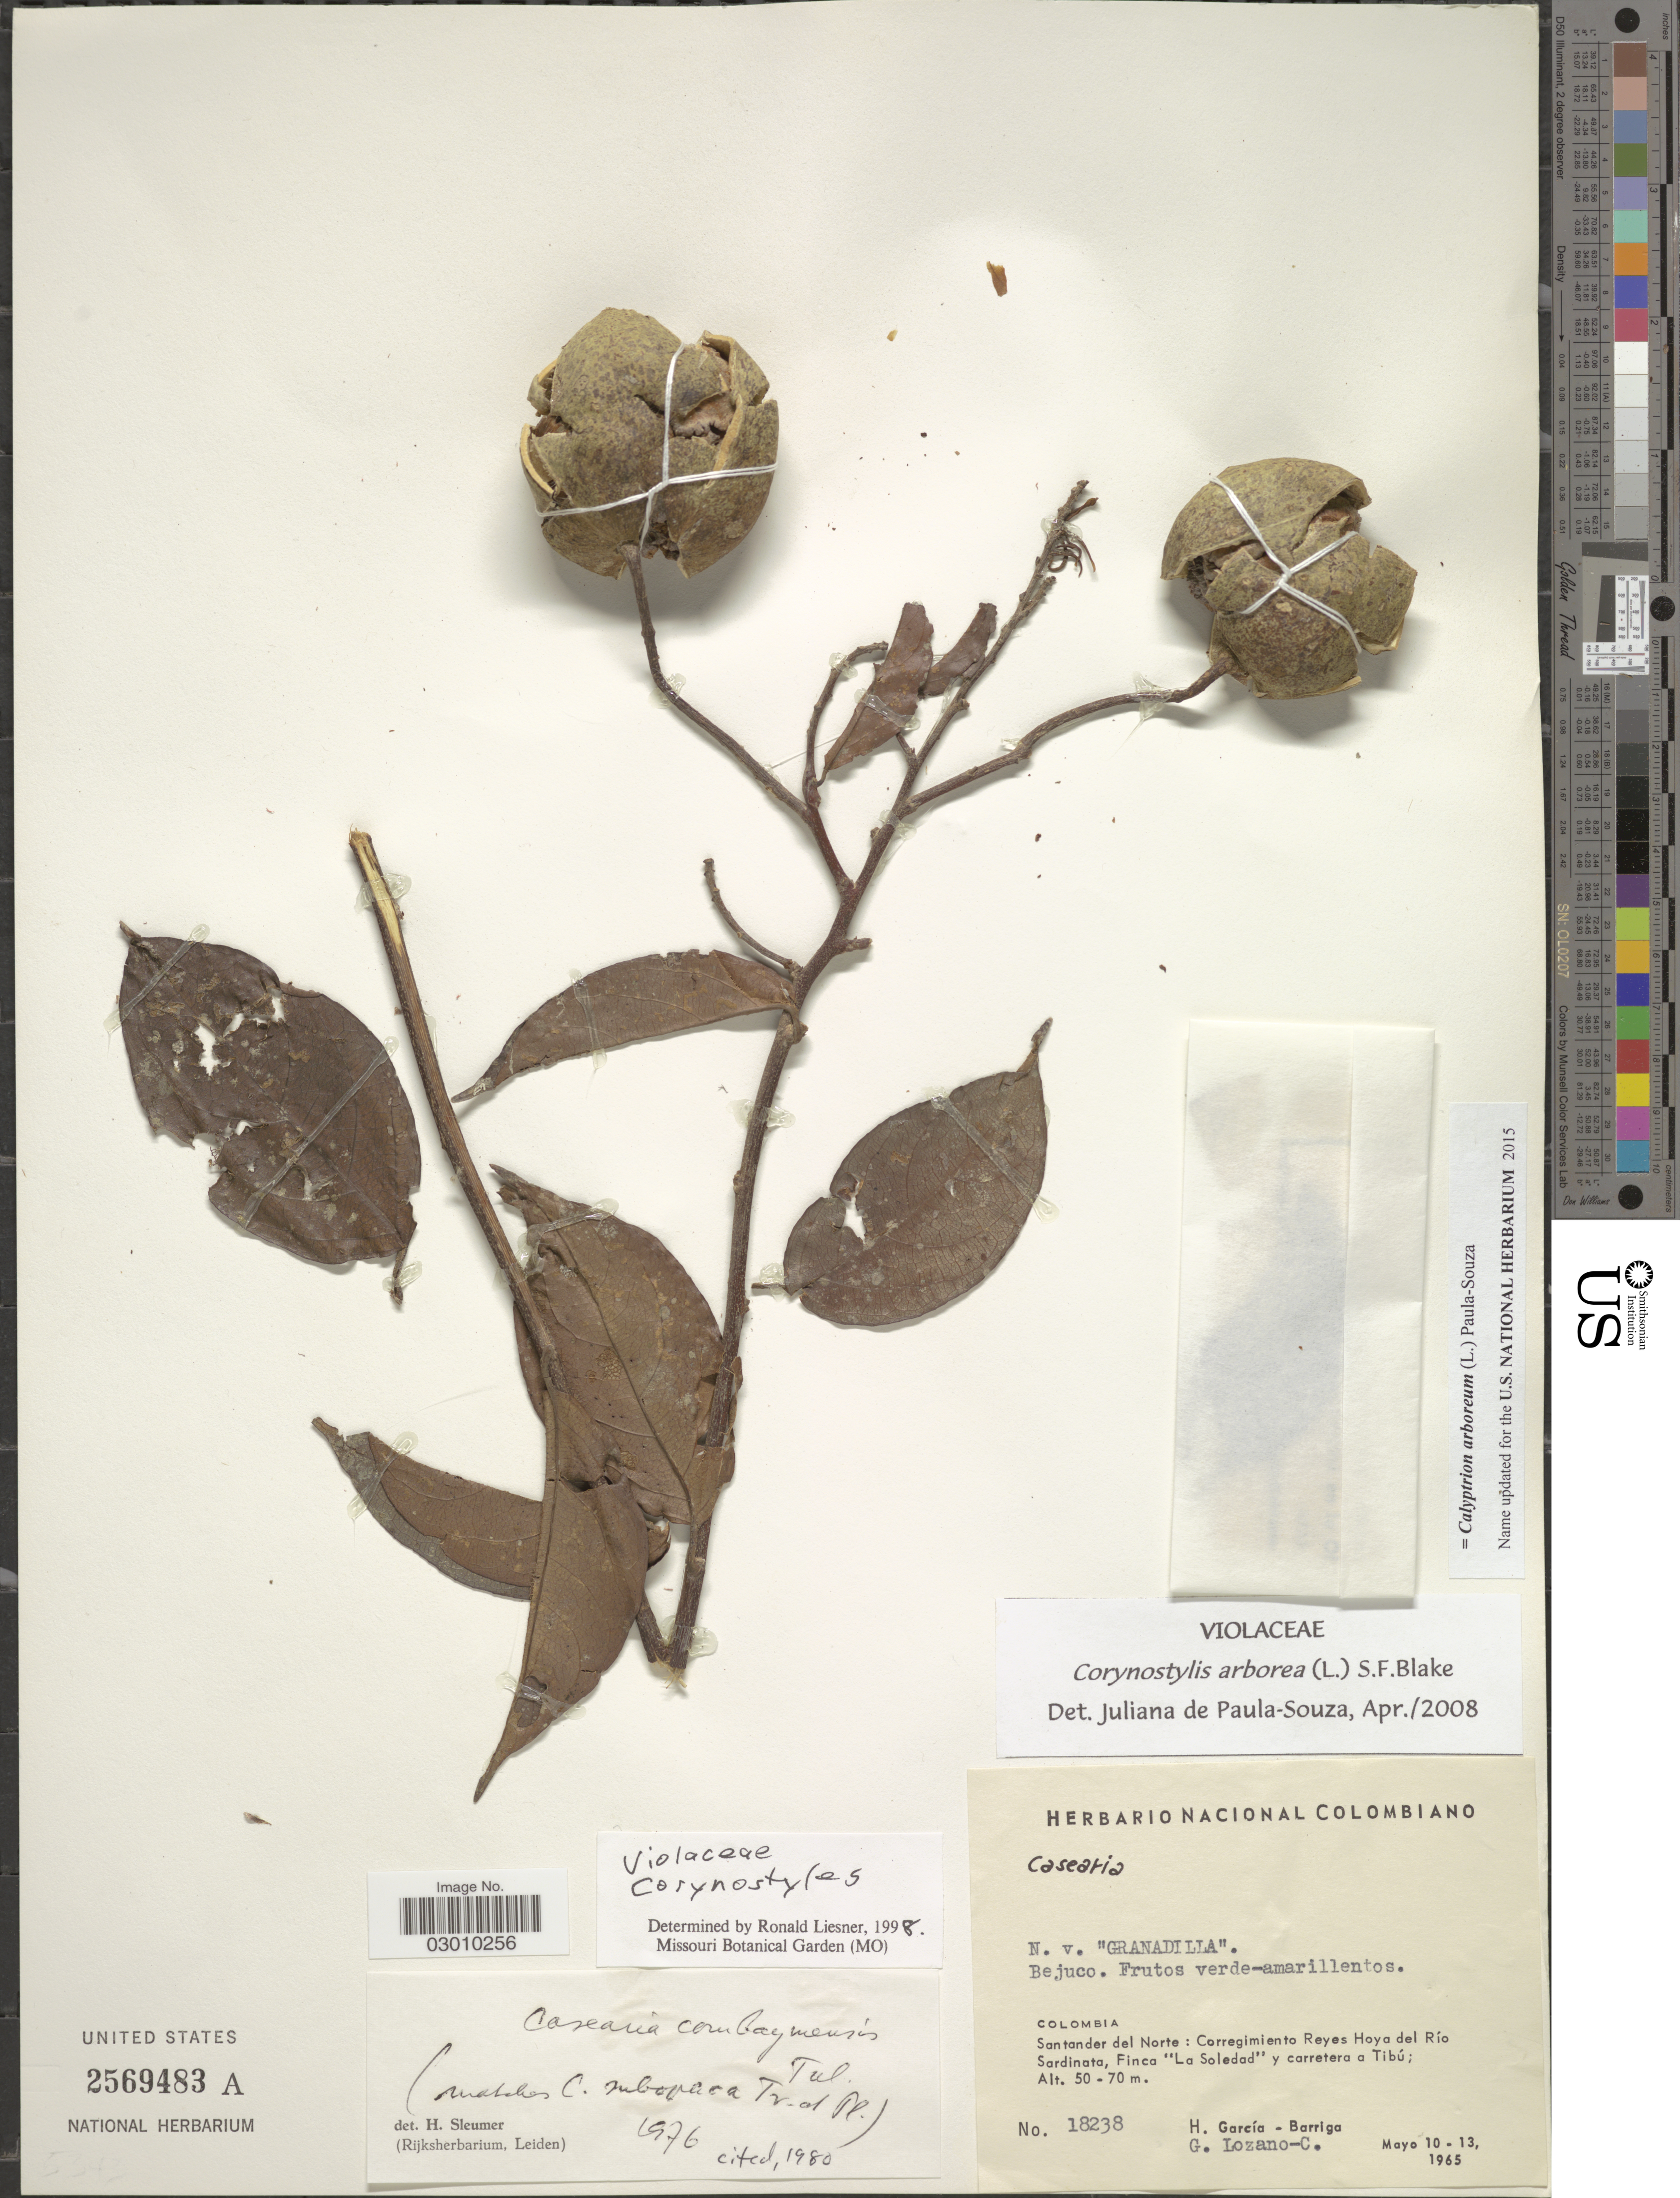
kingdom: Plantae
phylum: Tracheophyta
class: Magnoliopsida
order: Malpighiales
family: Violaceae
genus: Calyptrion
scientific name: Calyptrion arboreum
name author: (L.) Paula-Souza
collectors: H. García Barriga & G. Lozano-Contreras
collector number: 18238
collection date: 1965-05-10/1965-05-13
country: Colombia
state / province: Norte de Santander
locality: Santander del Norte: Corregimiento Reyes Hoya del Río Sardinata, Finca "La Soledad" y carretera a Tibú.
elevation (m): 50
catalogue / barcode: US 2569483A